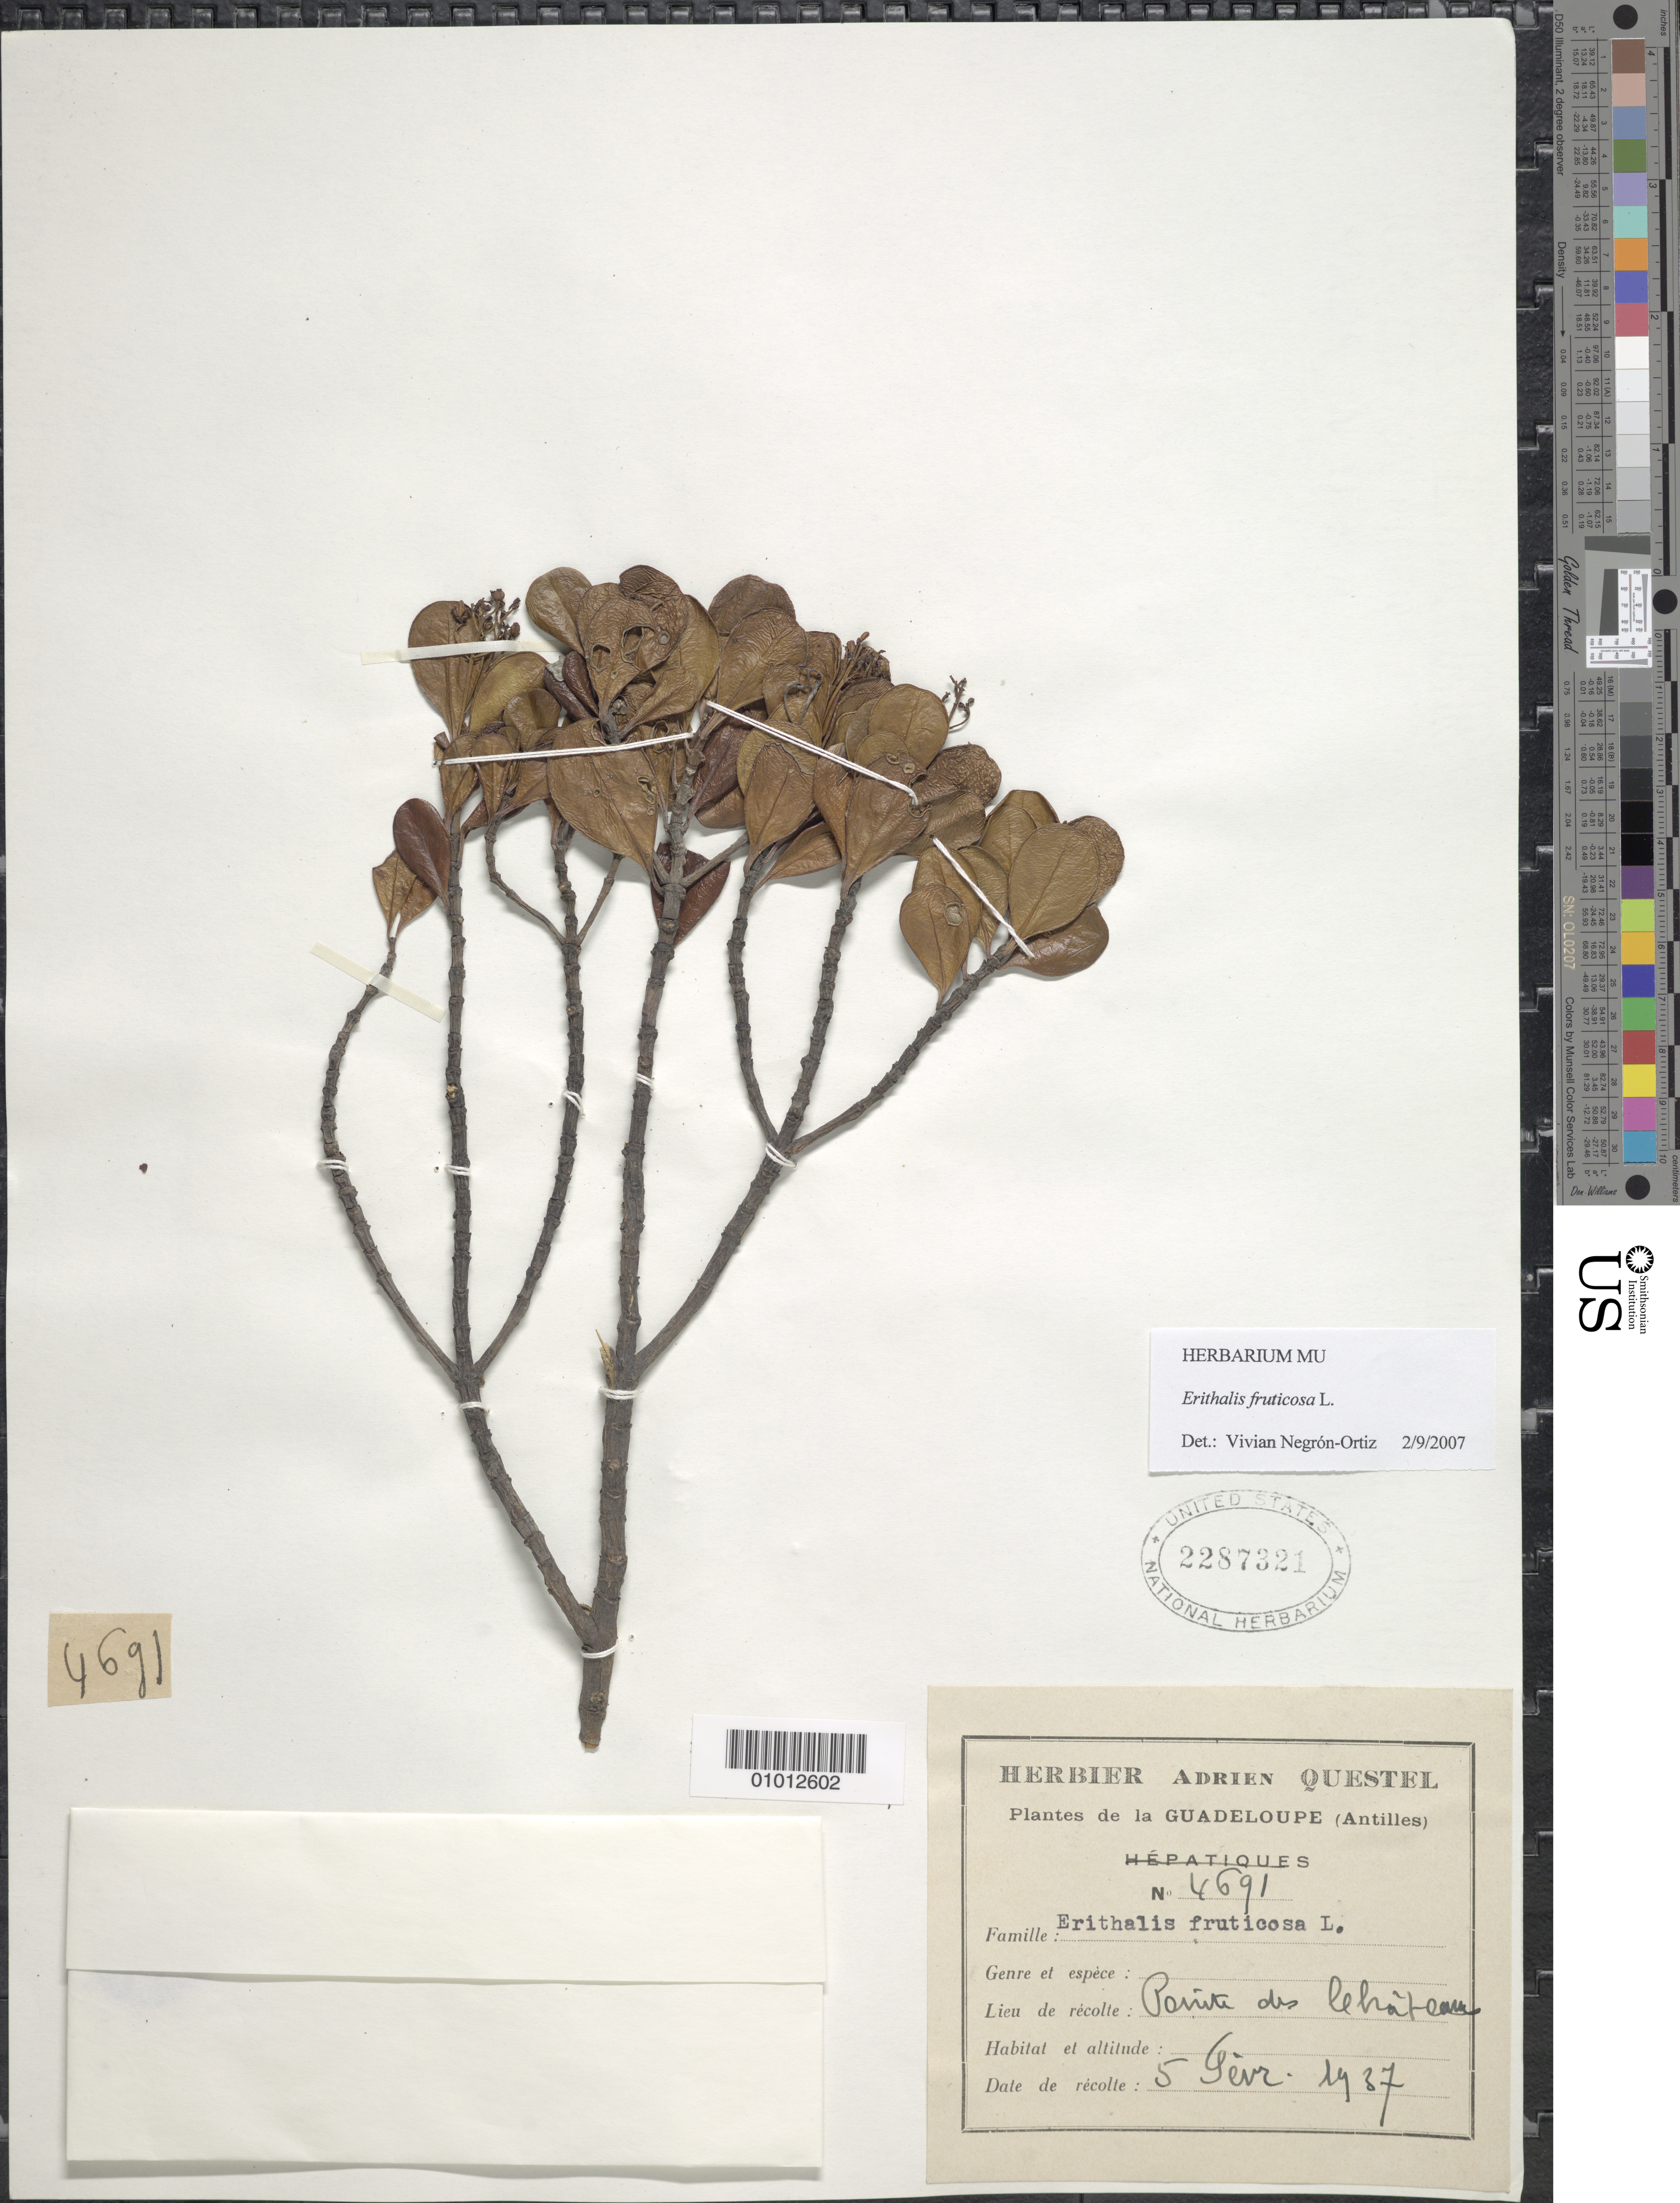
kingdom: Plantae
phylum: Tracheophyta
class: Magnoliopsida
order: Gentianales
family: Rubiaceae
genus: Erithalis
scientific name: Erithalis fruticosa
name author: L.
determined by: Negrón-Ortiz, V.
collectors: A. Questel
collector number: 4691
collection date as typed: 05 Feb 1937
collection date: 1937-02-05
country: Guadeloupe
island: Grande Terre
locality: Pointe des Chateau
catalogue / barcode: US 2287321